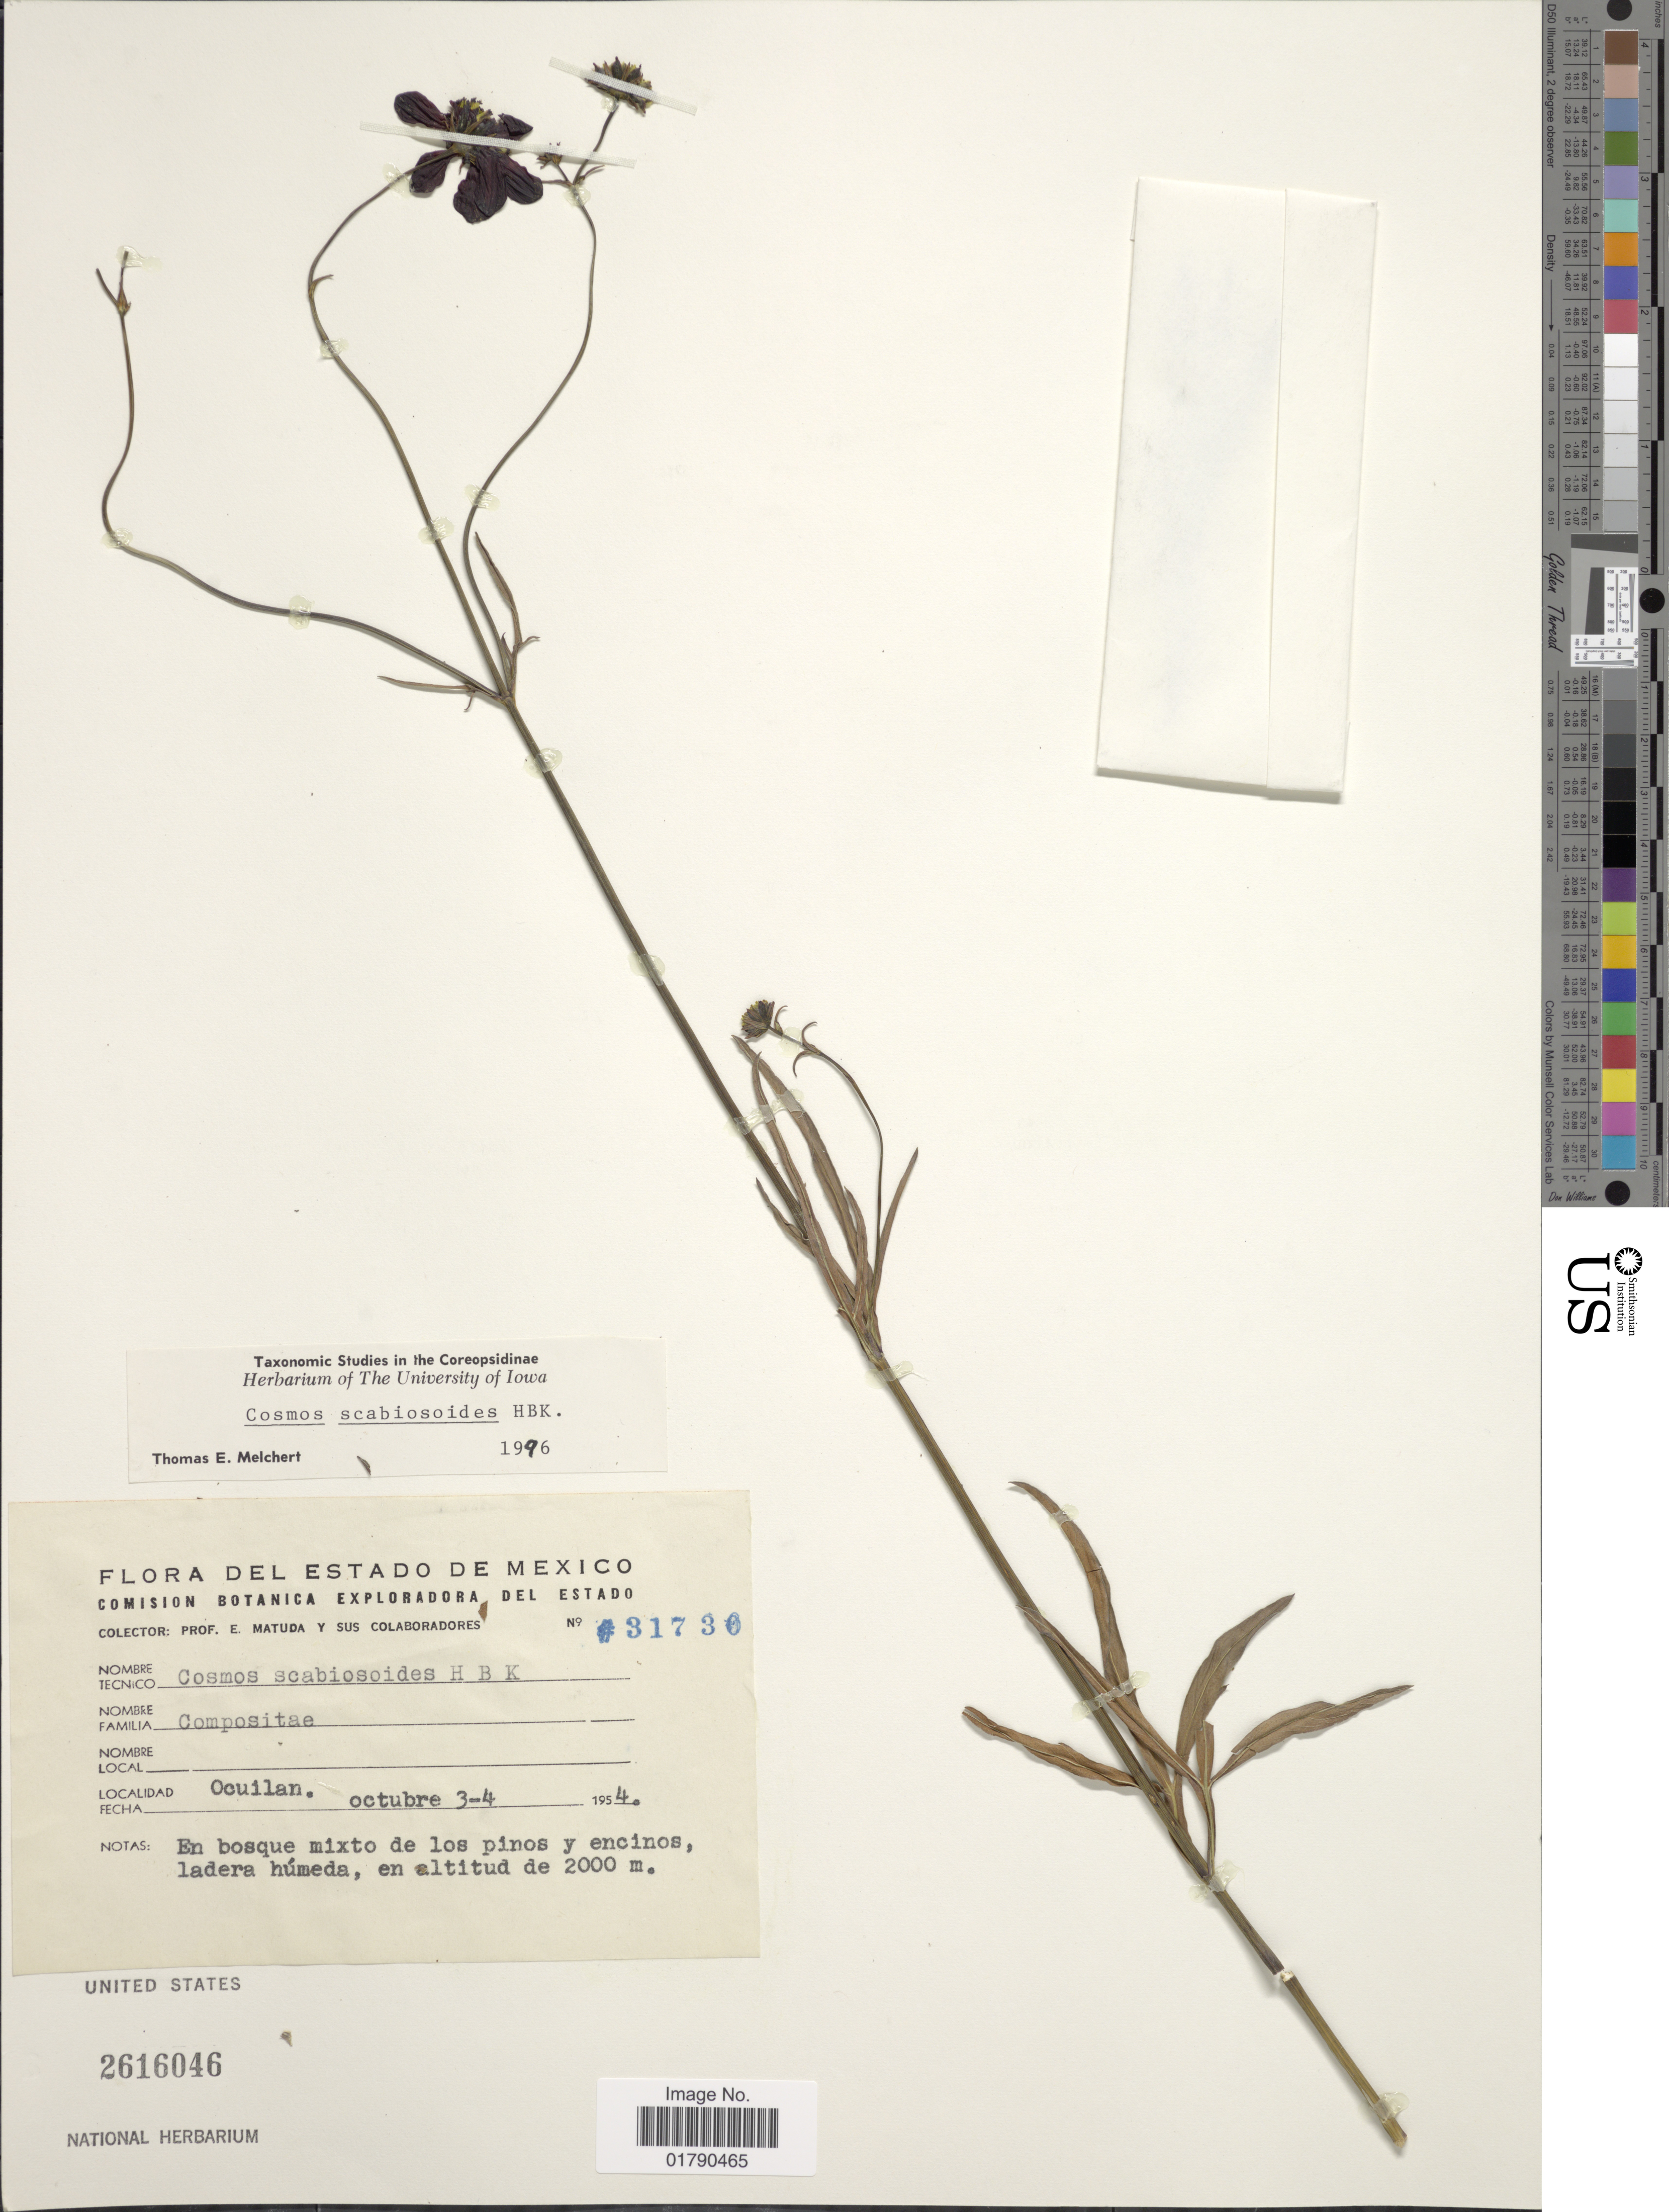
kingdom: Plantae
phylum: Tracheophyta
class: Magnoliopsida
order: Asterales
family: Asteraceae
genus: Cosmos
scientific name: Cosmos scabiosoides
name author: Kunth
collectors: E. Matuda & et al.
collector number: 31730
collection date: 1954-10-03/1954-10-04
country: Mexico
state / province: México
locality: Ocuilan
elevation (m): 2000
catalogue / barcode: US 2616046